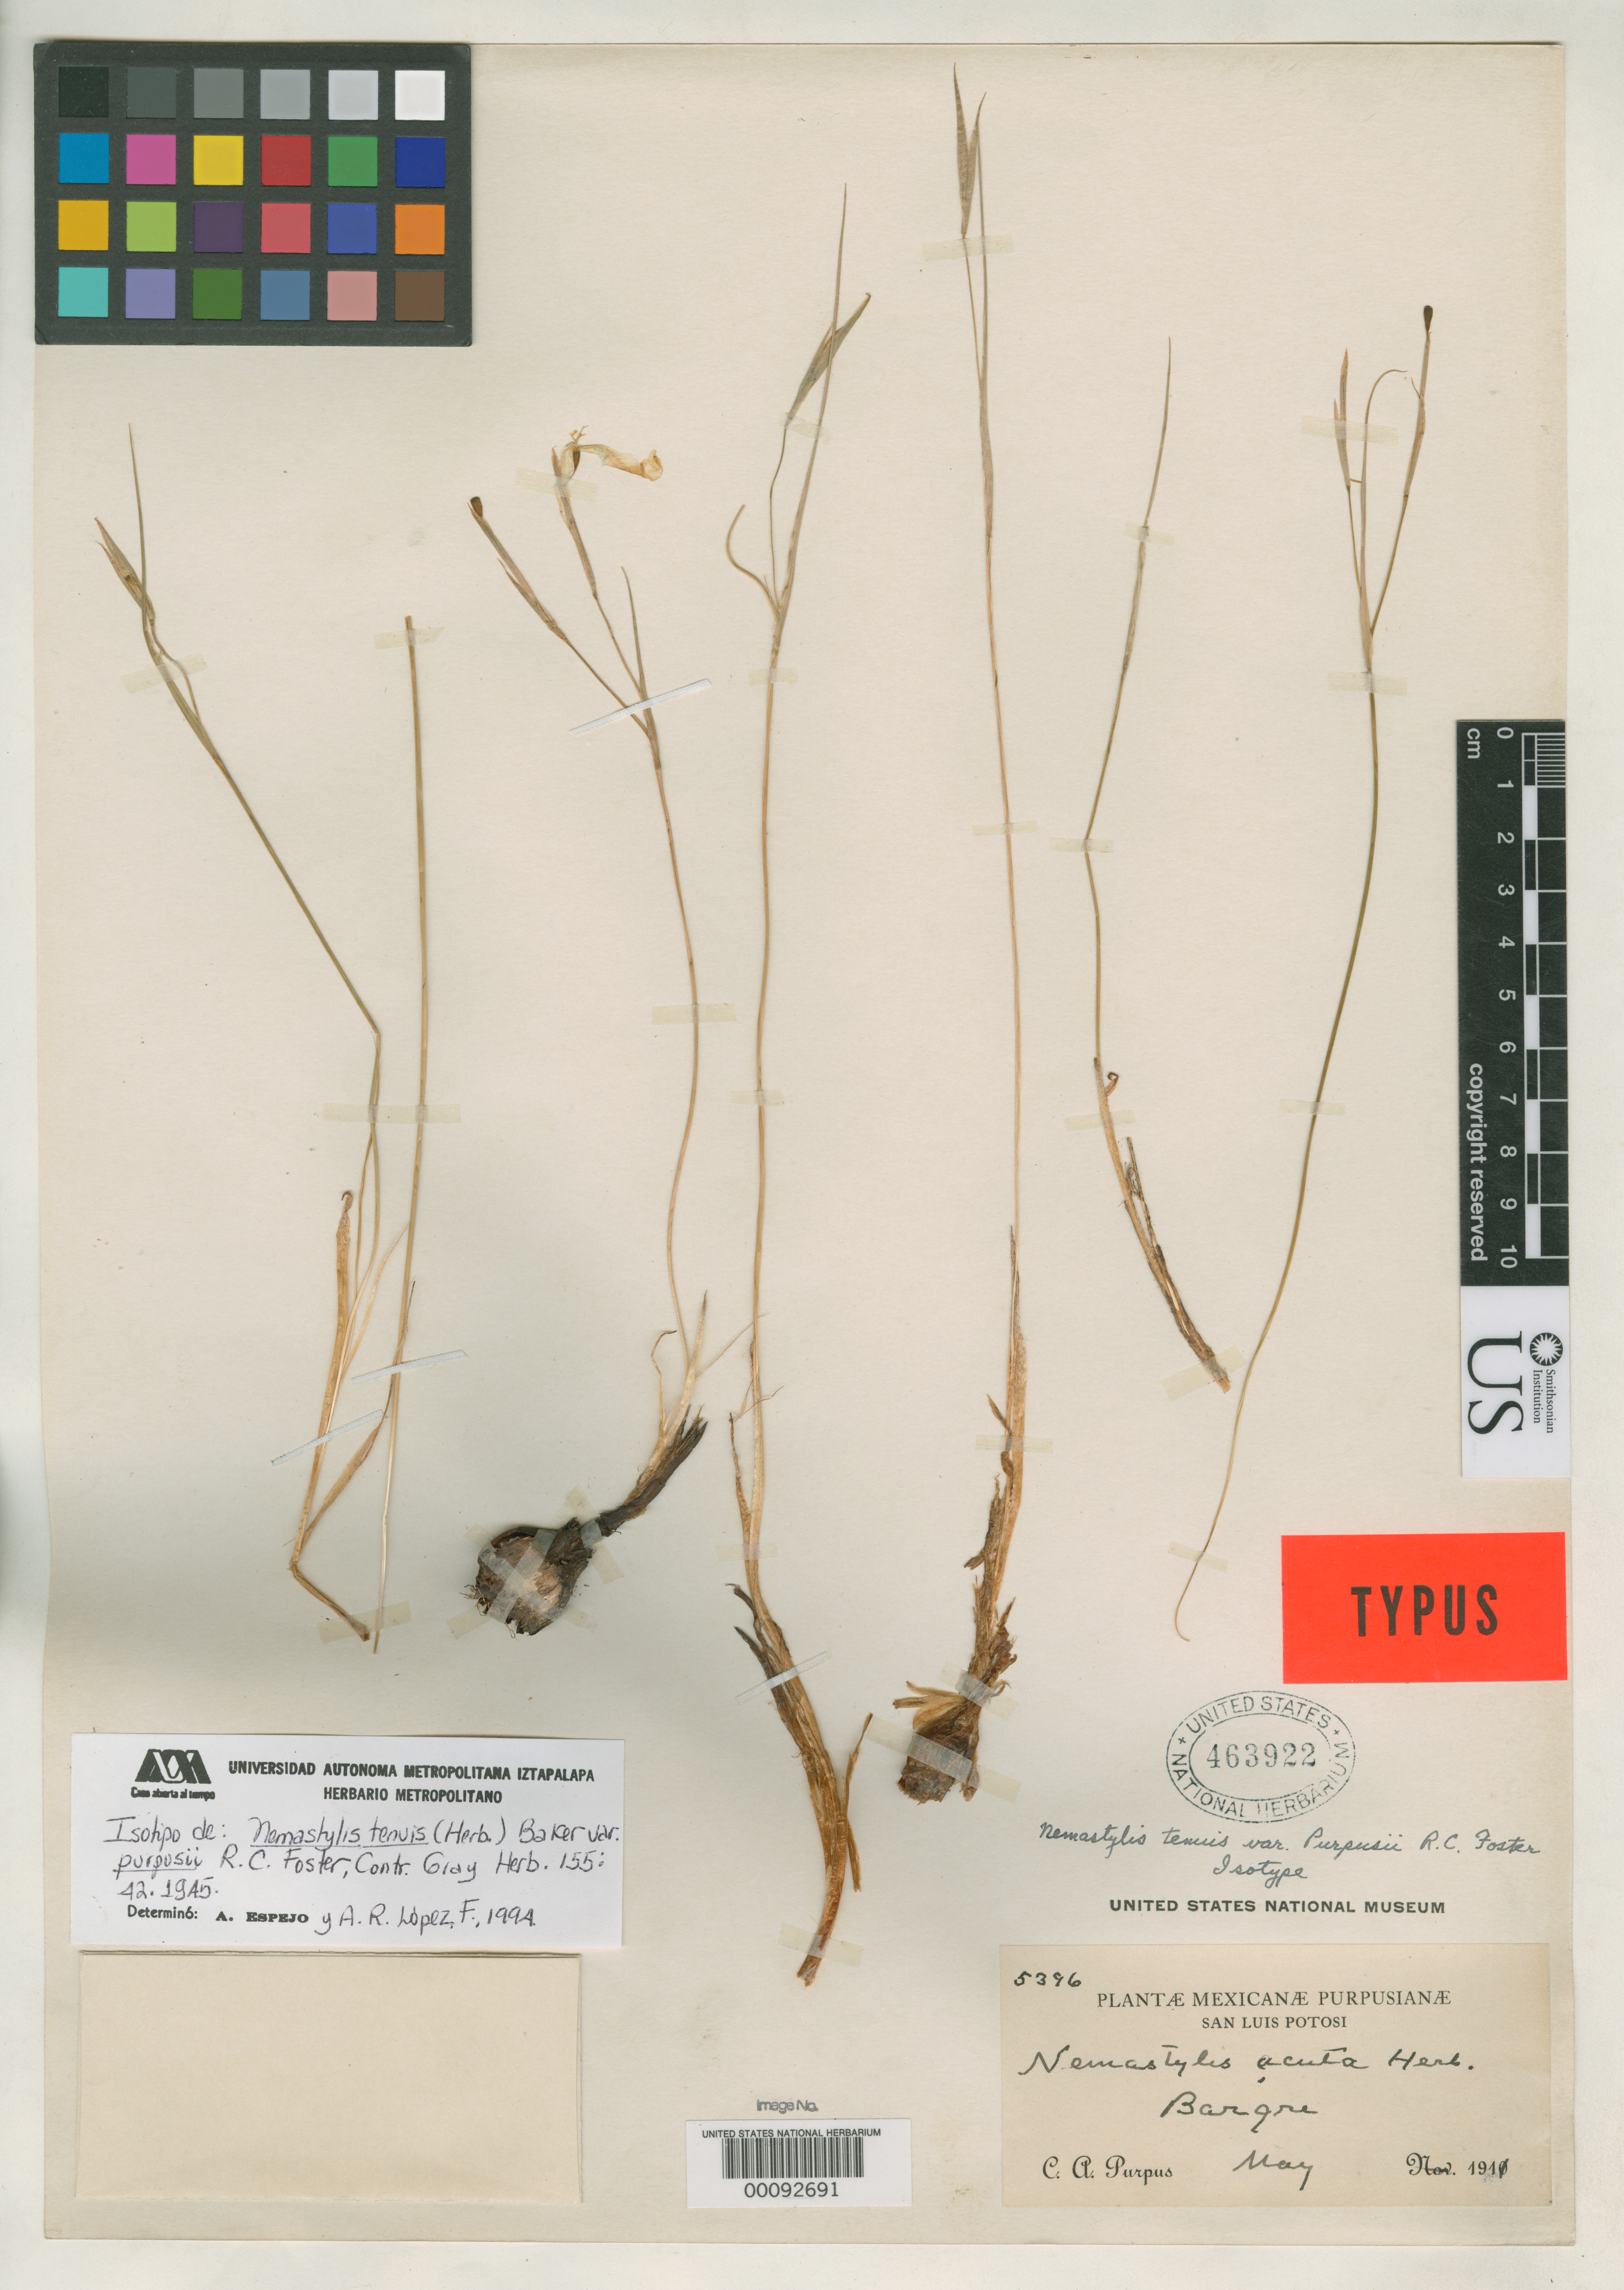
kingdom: Plantae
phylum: Tracheophyta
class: Liliopsida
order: Asparagales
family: Iridaceae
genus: Nemastylis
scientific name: Nemastylis tenuis var. purpusii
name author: R.C. Foster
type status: Isotype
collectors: C. A. Purpus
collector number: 5396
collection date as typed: May 1911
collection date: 1911-05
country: Mexico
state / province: San Luis Potosi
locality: Bargre.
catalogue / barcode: US 463922